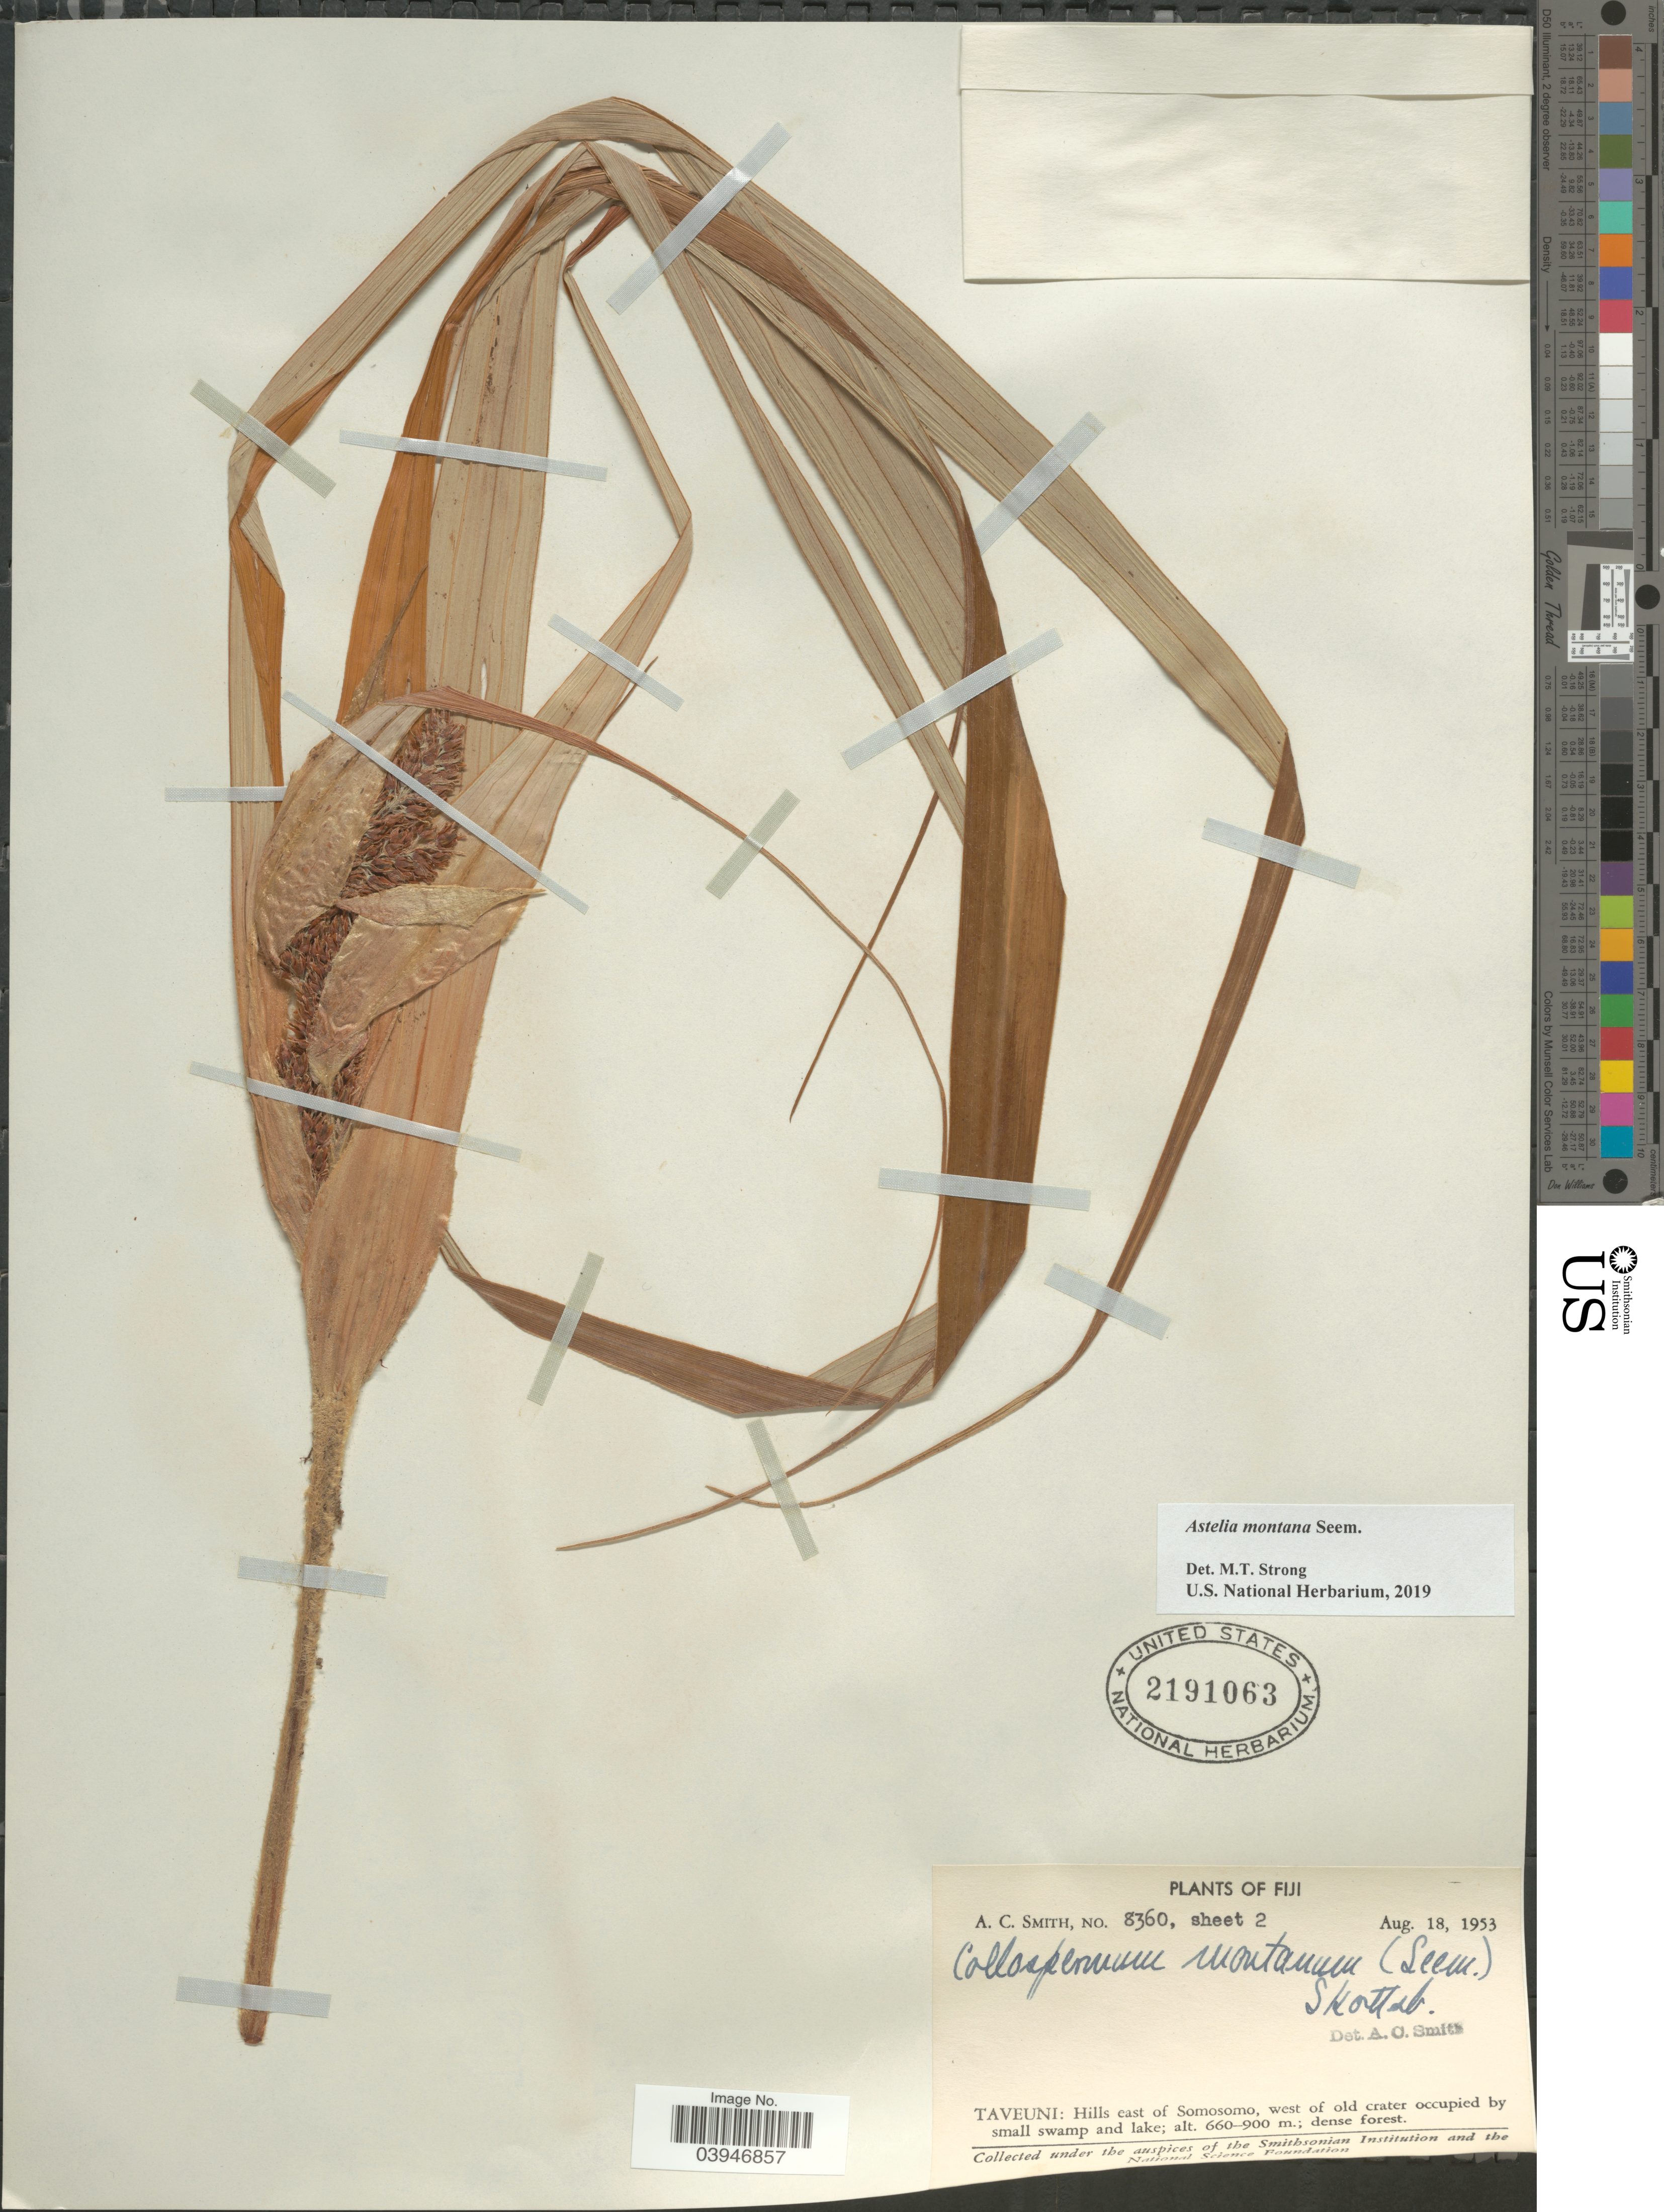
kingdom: Plantae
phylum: Tracheophyta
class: Liliopsida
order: Asparagales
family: Asteliaceae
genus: Astelia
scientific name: Astelia montana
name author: Seem.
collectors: A. C. Smith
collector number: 8360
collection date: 1953-08-18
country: Fiji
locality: Taveuni: Hills east of Somosomo, west of old crater.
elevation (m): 660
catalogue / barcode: US 2191063